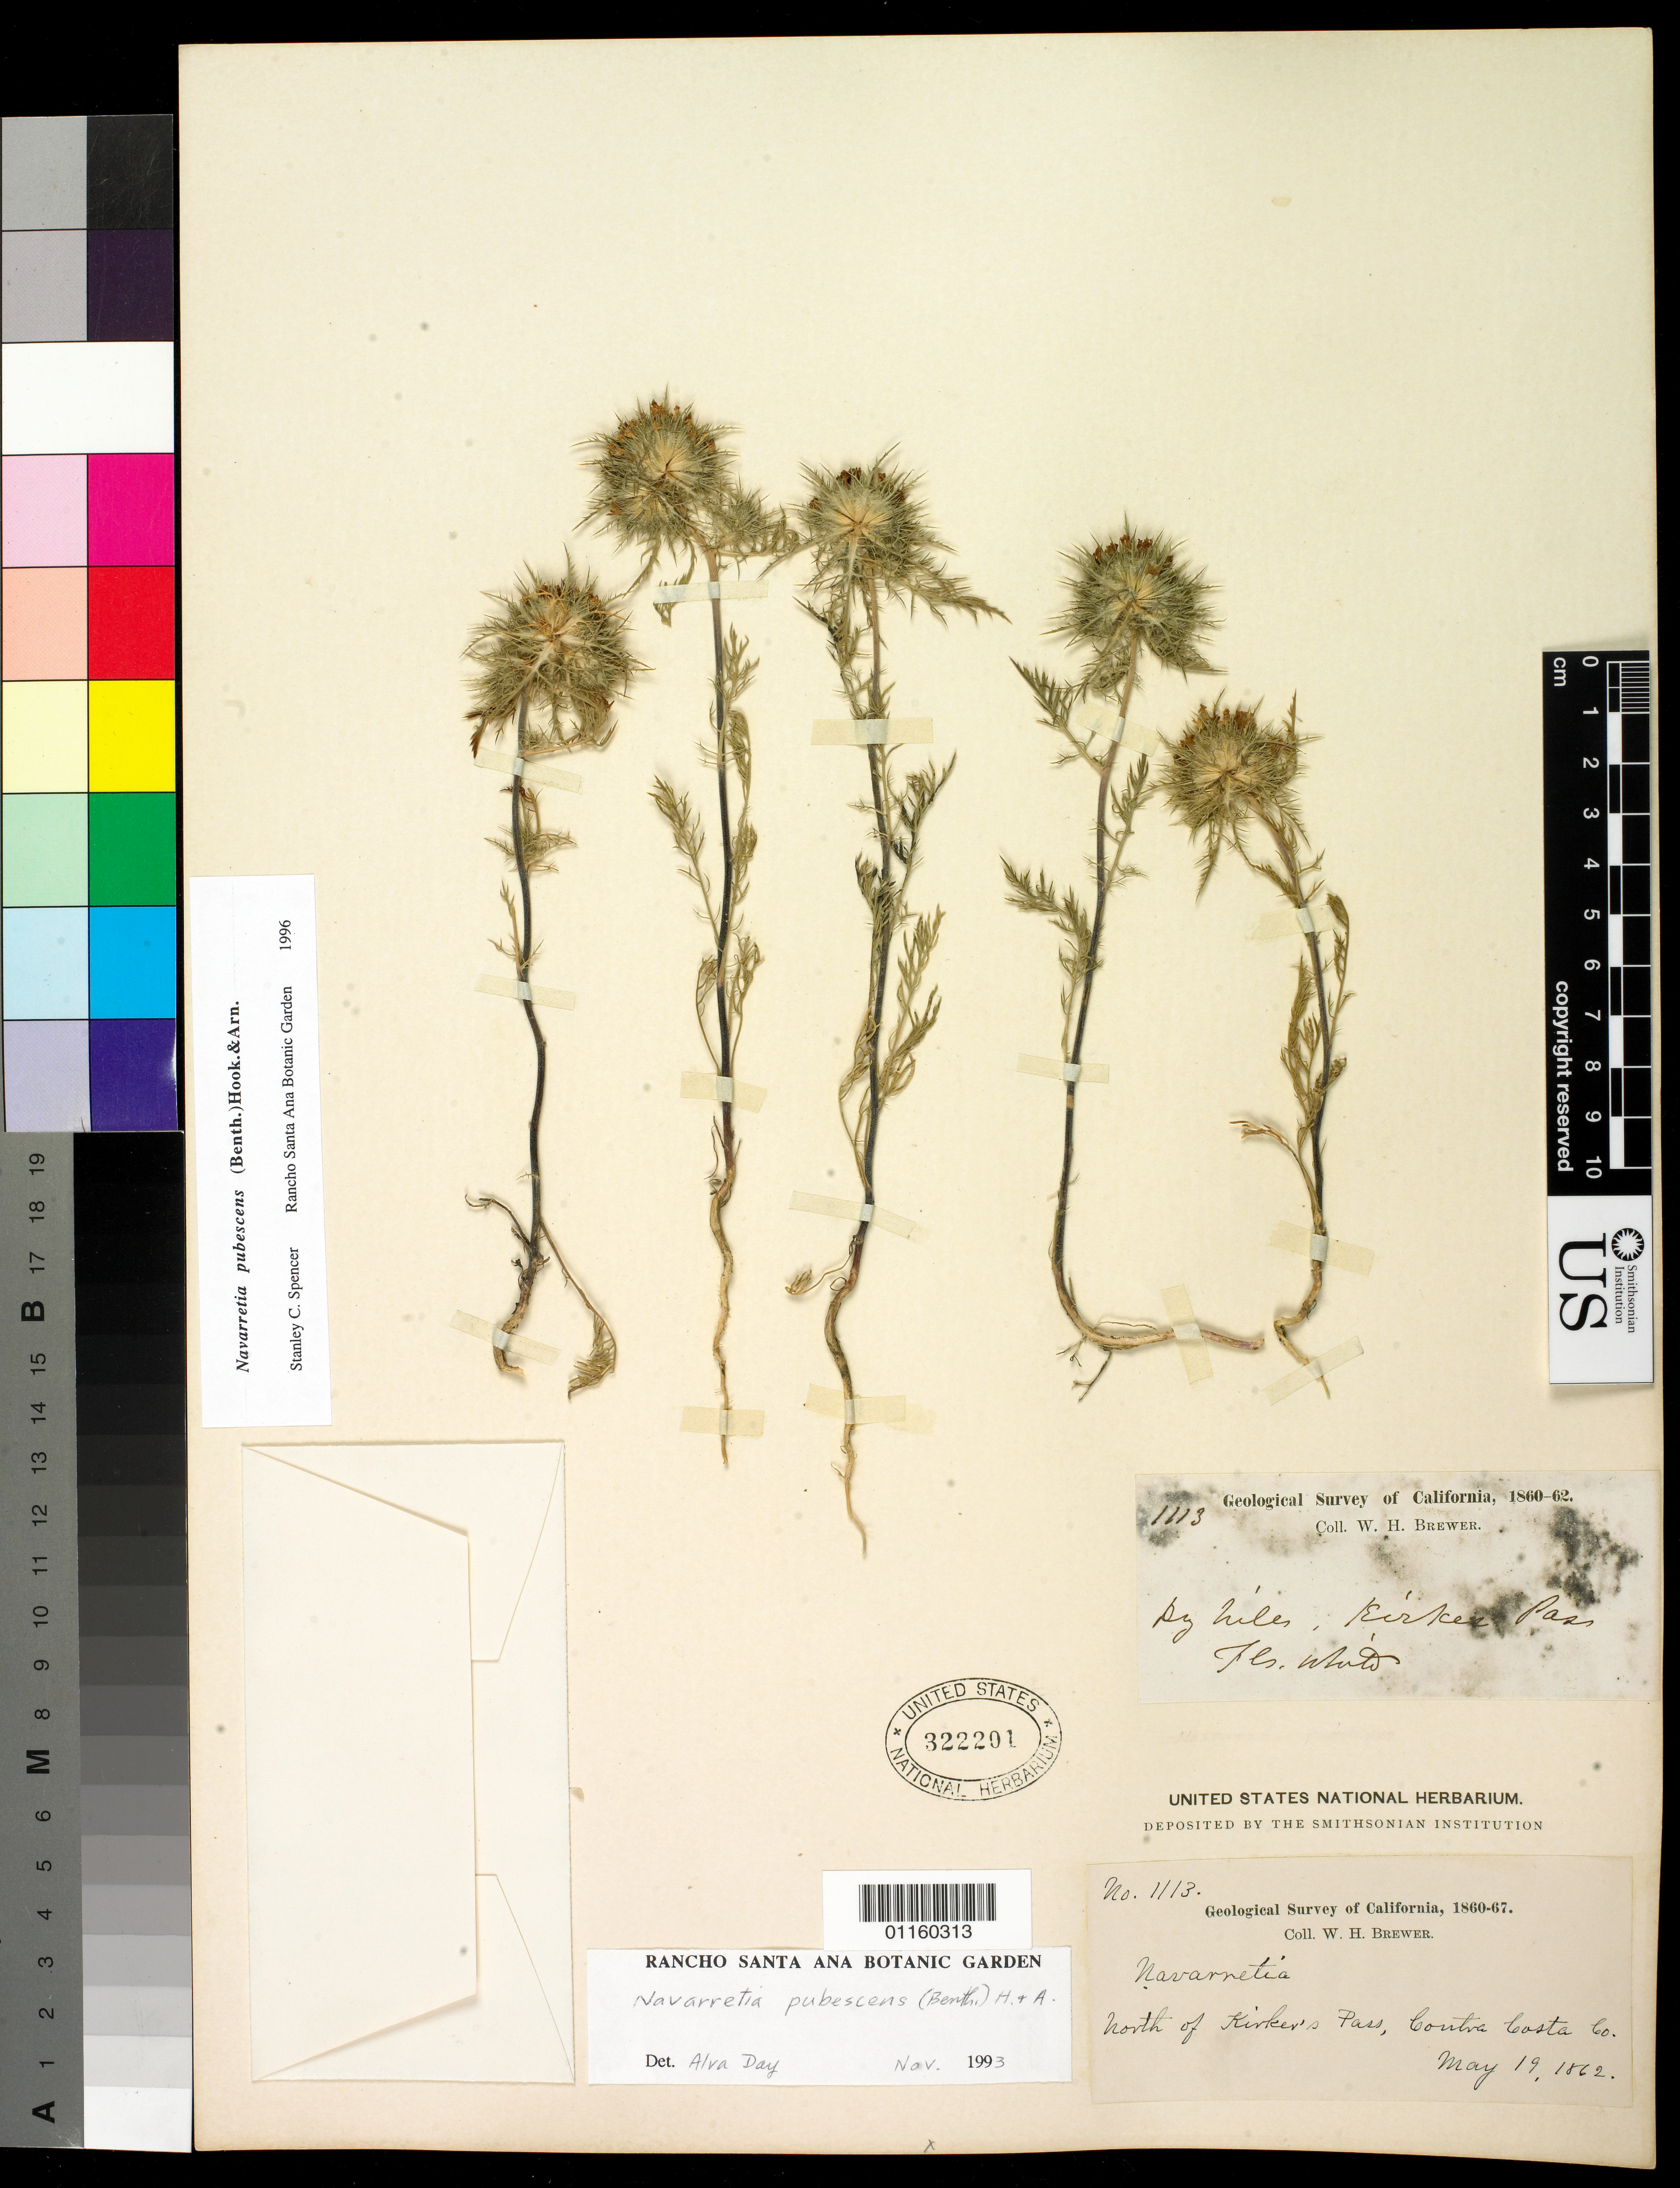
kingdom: Plantae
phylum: Tracheophyta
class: Magnoliopsida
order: Ericales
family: Polemoniaceae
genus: Navarretia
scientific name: Navarretia pubescens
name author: (Benth.) Hook. & Arn.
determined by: Spencer, S. C.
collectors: W. H. Brewer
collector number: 1113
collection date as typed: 19 May 1862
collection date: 1862-05-19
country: United States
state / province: California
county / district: Contra Costa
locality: north of Kirker's Pass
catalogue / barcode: US 322201